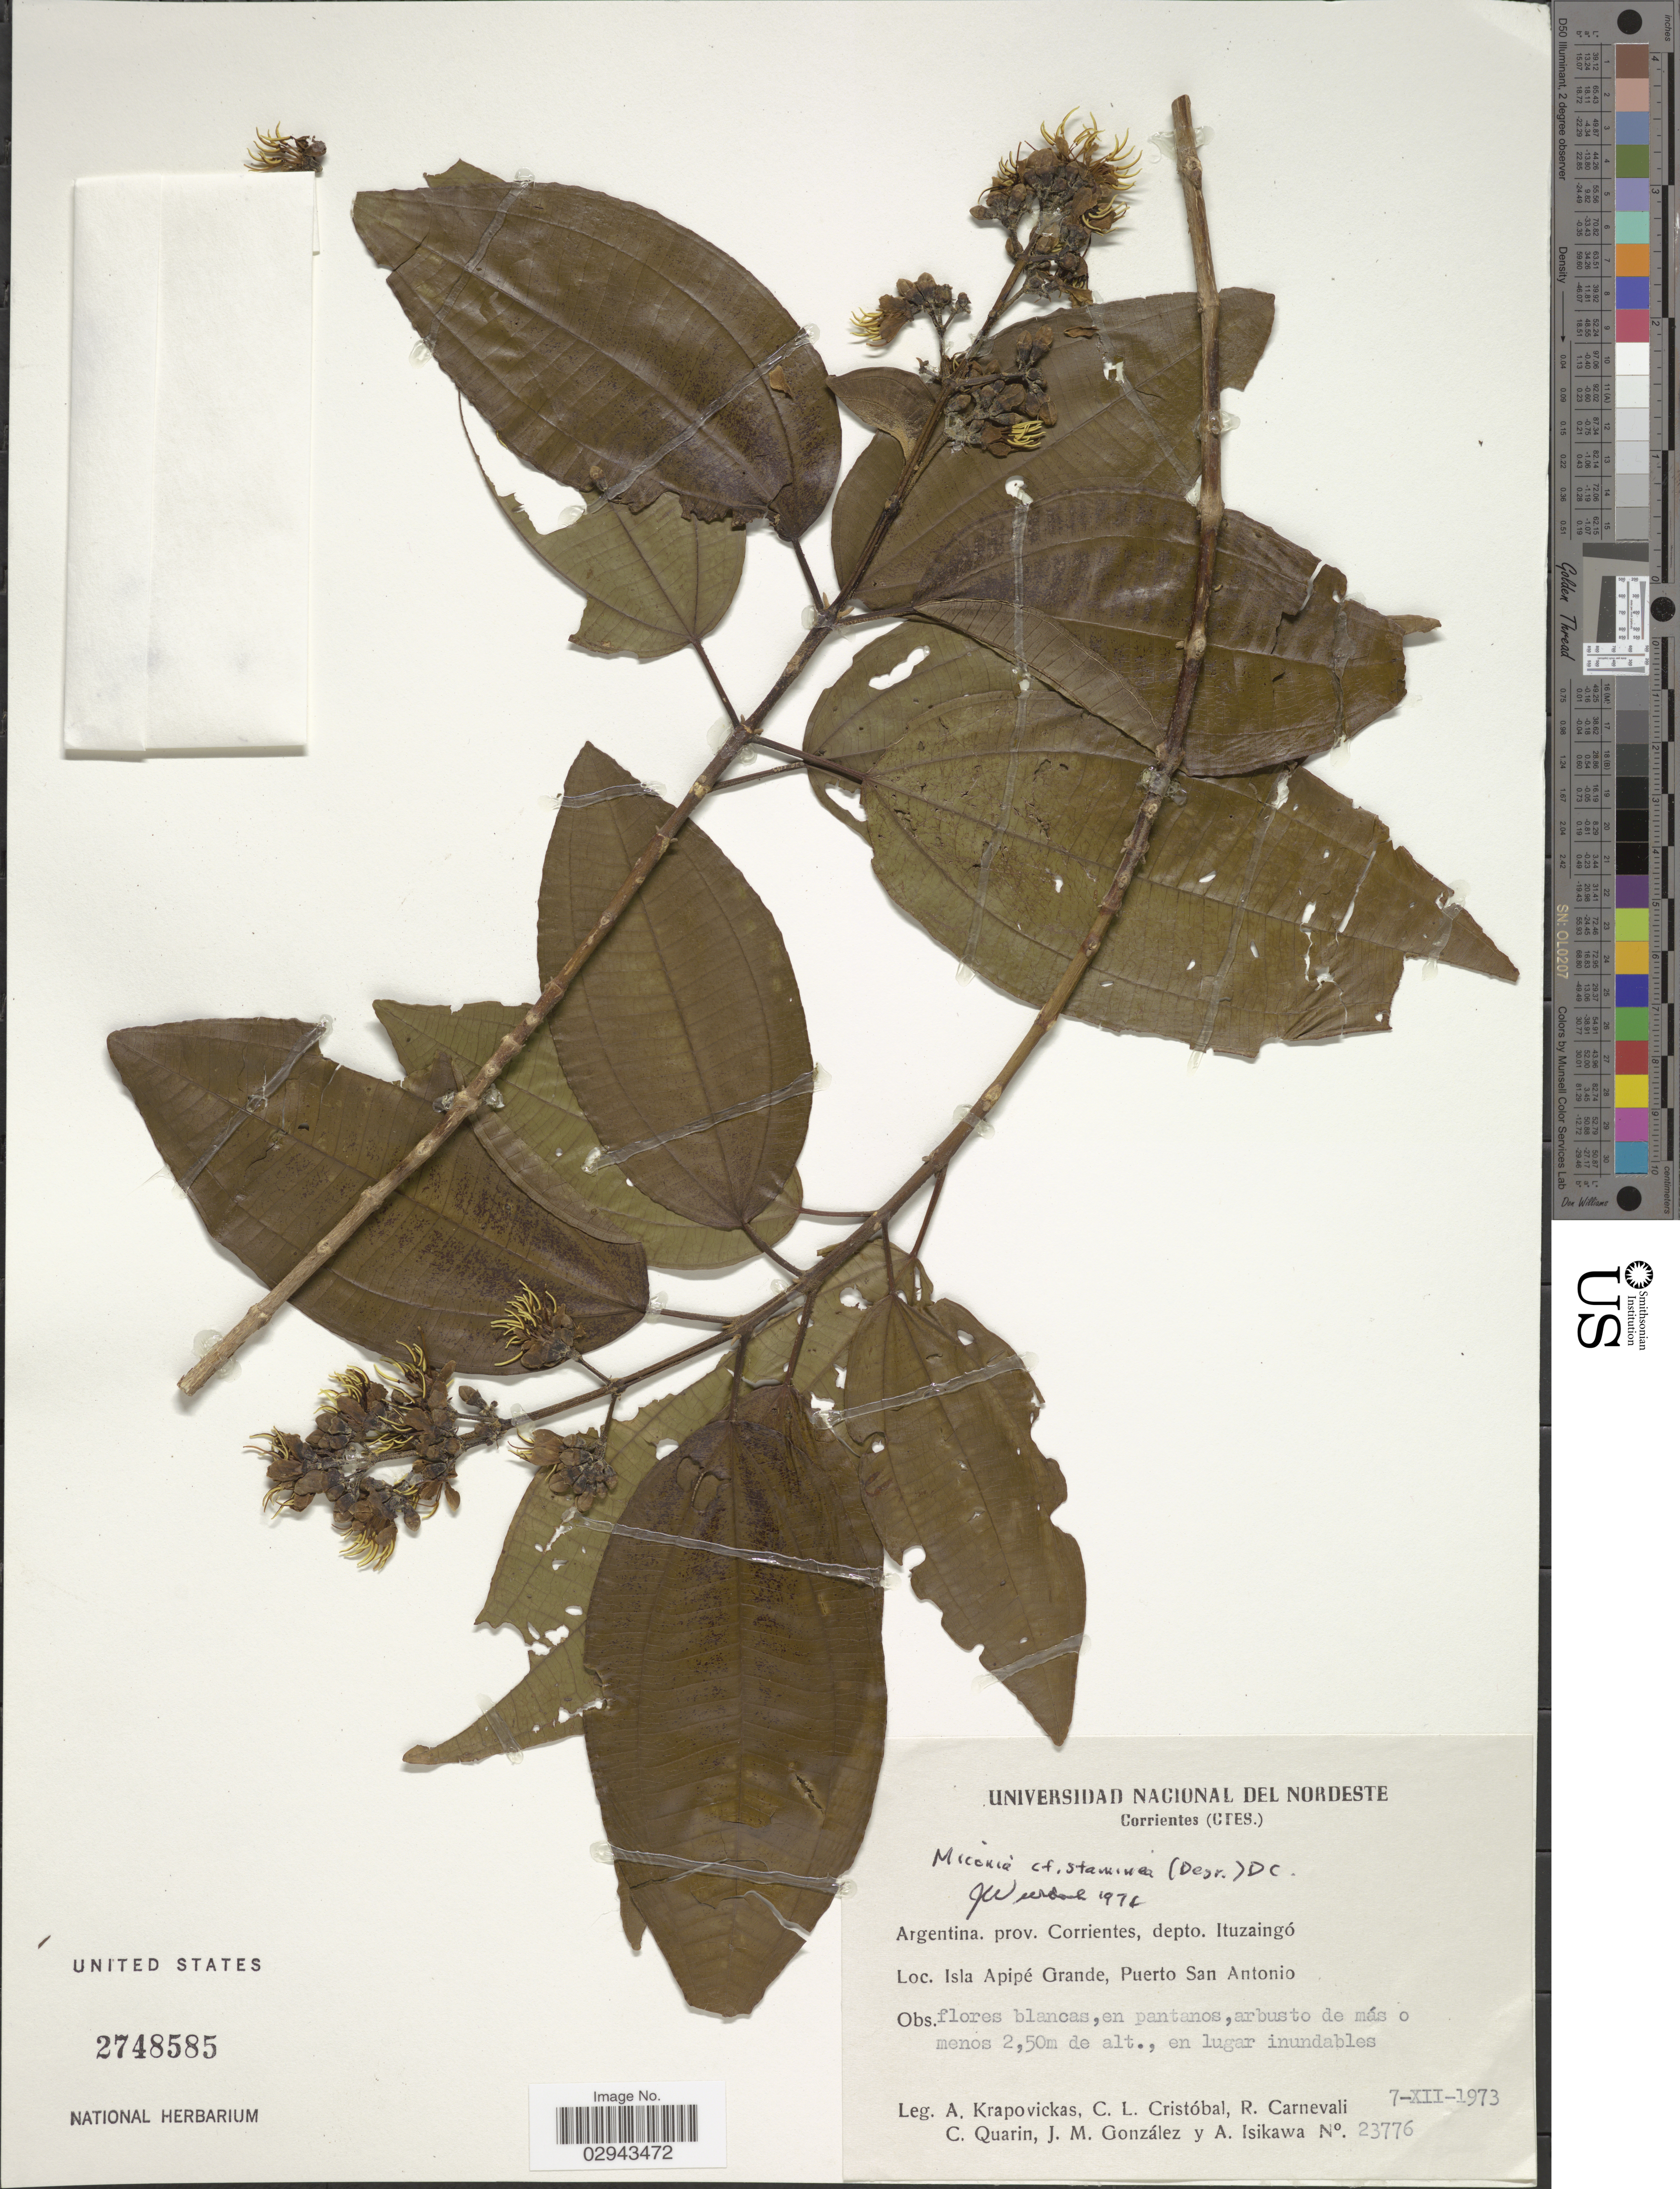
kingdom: Plantae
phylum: Tracheophyta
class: Magnoliopsida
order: Myrtales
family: Melastomataceae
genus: Miconia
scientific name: Miconia staminea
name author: DC.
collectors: A. Krapovickas, C. L. Cristóbal, R. Carnevali, C. Quarin & et al.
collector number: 23776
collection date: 1973-12-07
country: Argentina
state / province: Corrientes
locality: Dep. Ituzaingó. Isla Apipé Grande, Puerto San Antonio.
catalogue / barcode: US 2748585